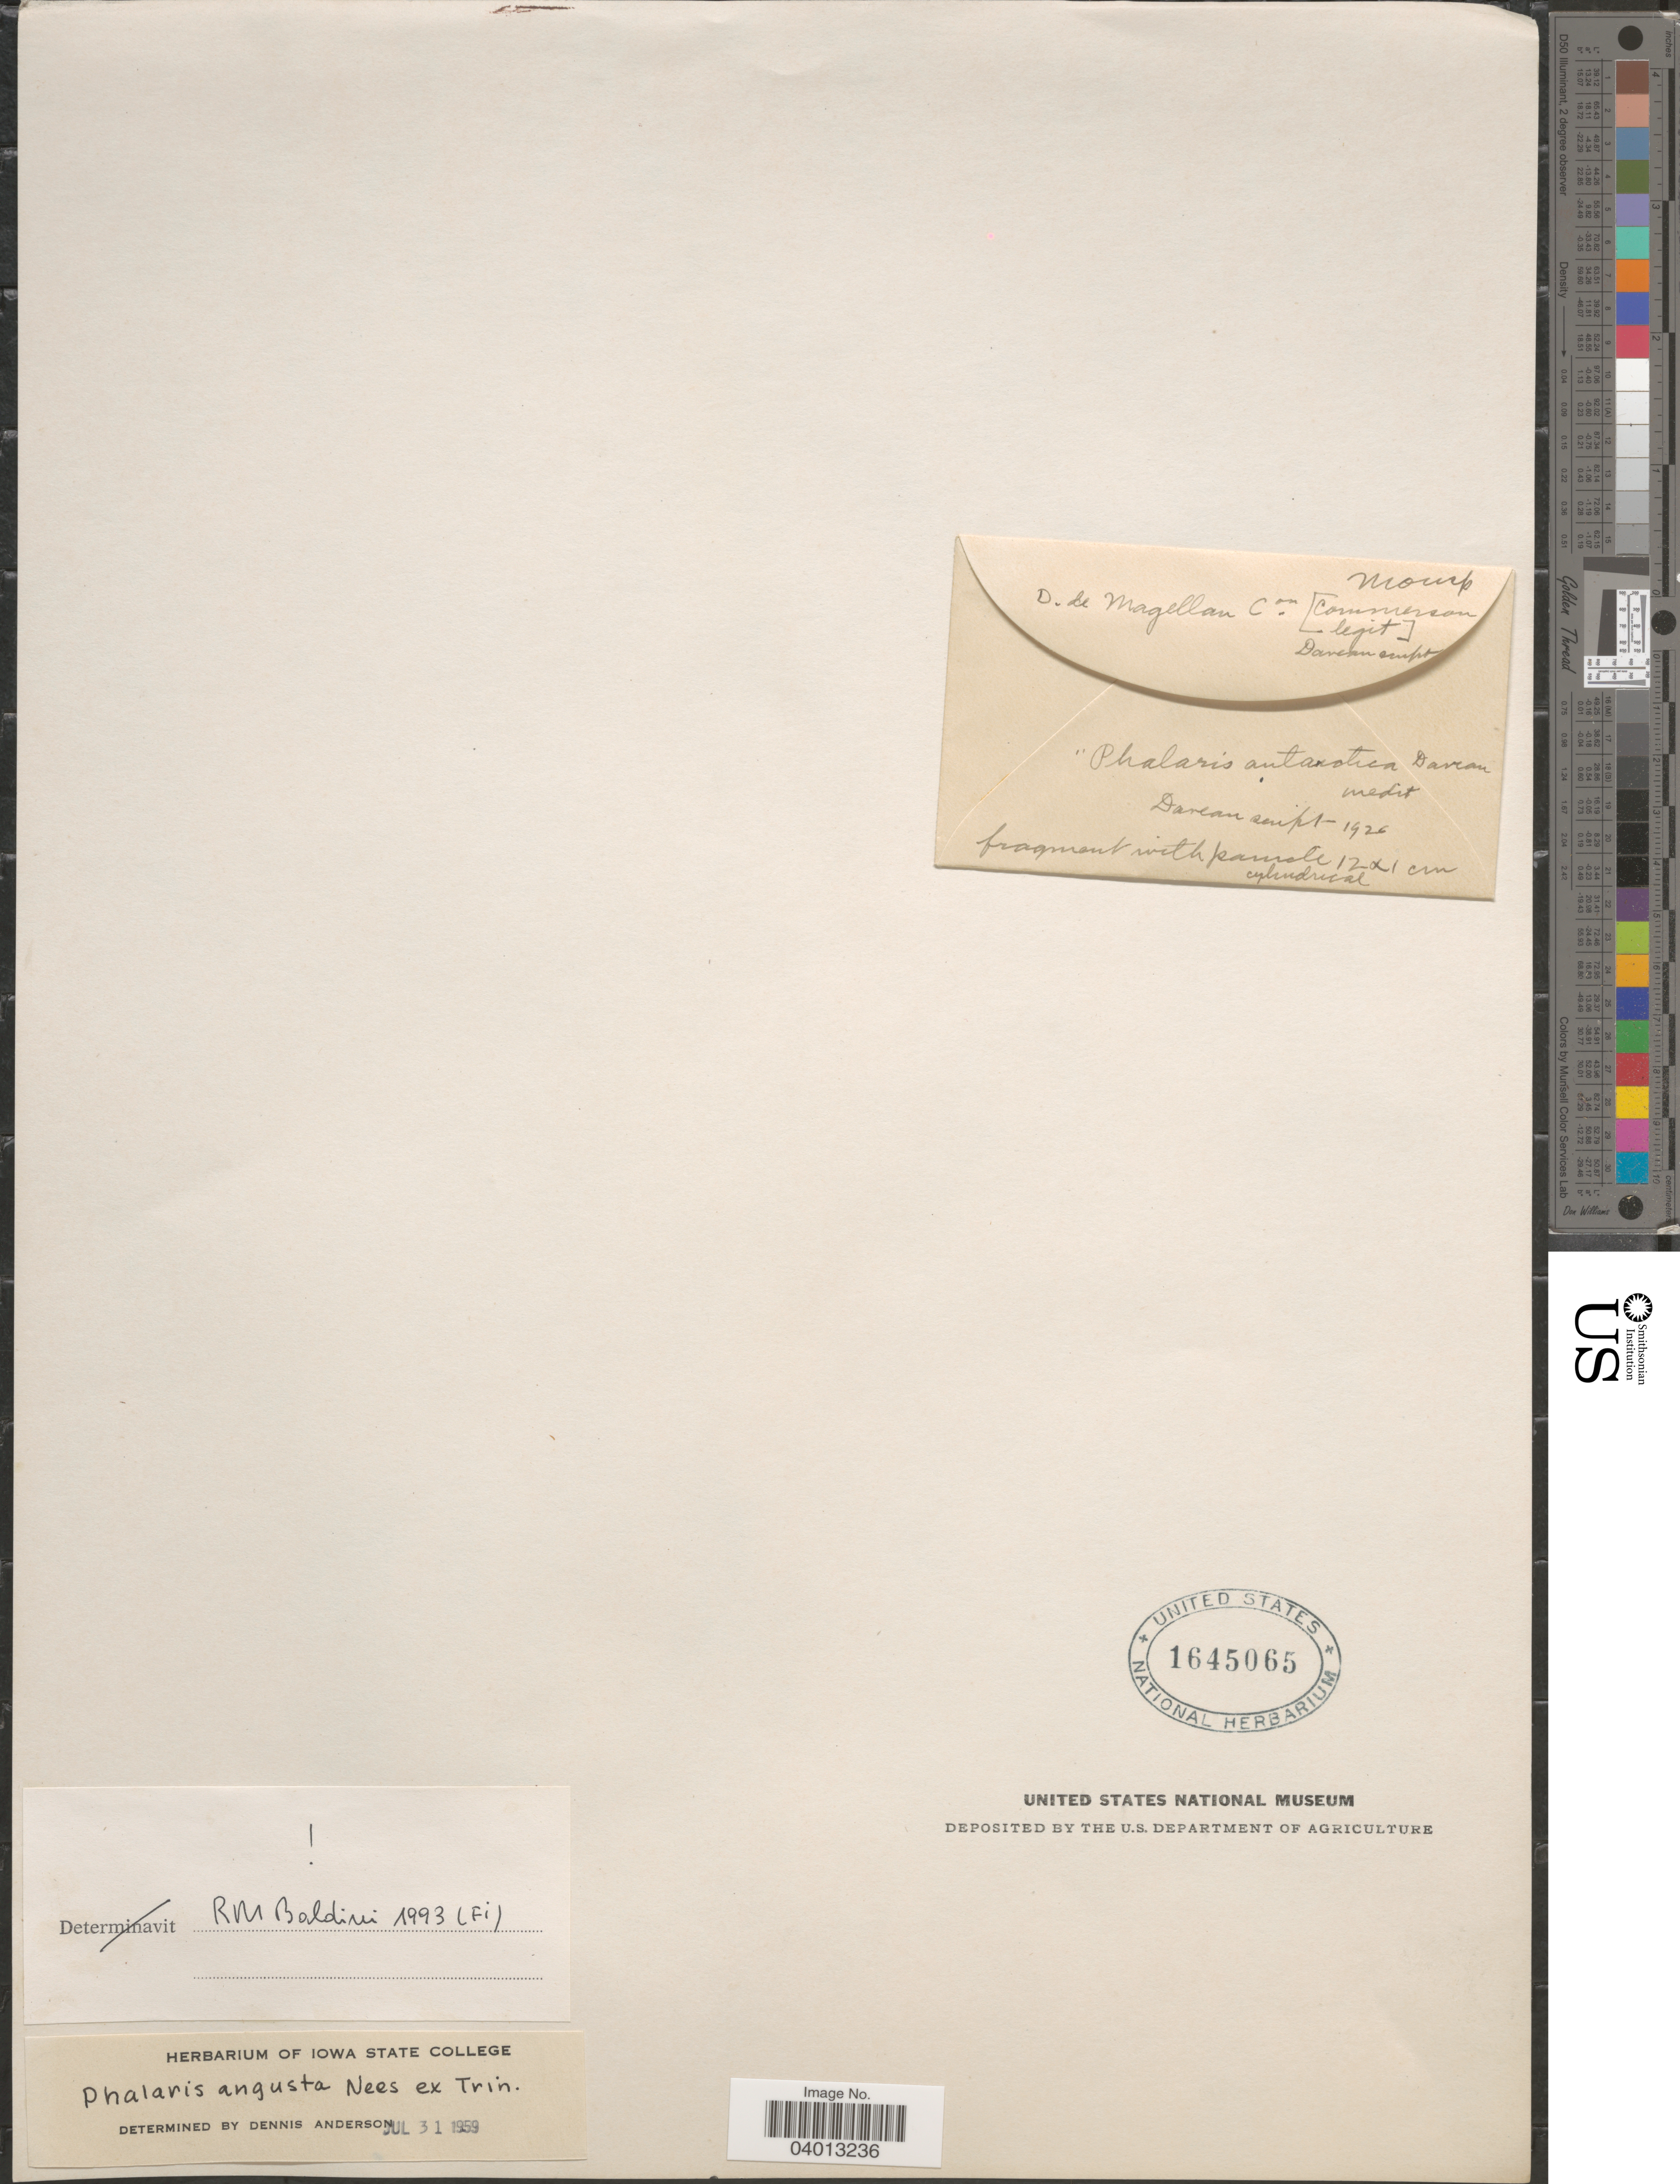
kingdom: Plantae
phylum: Tracheophyta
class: Liliopsida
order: Poales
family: Poaceae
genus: Phalaris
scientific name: Phalaris angusta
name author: Nees ex Trin.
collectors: Commerson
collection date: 1926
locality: D. de Magellan Con.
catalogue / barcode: US 1645065